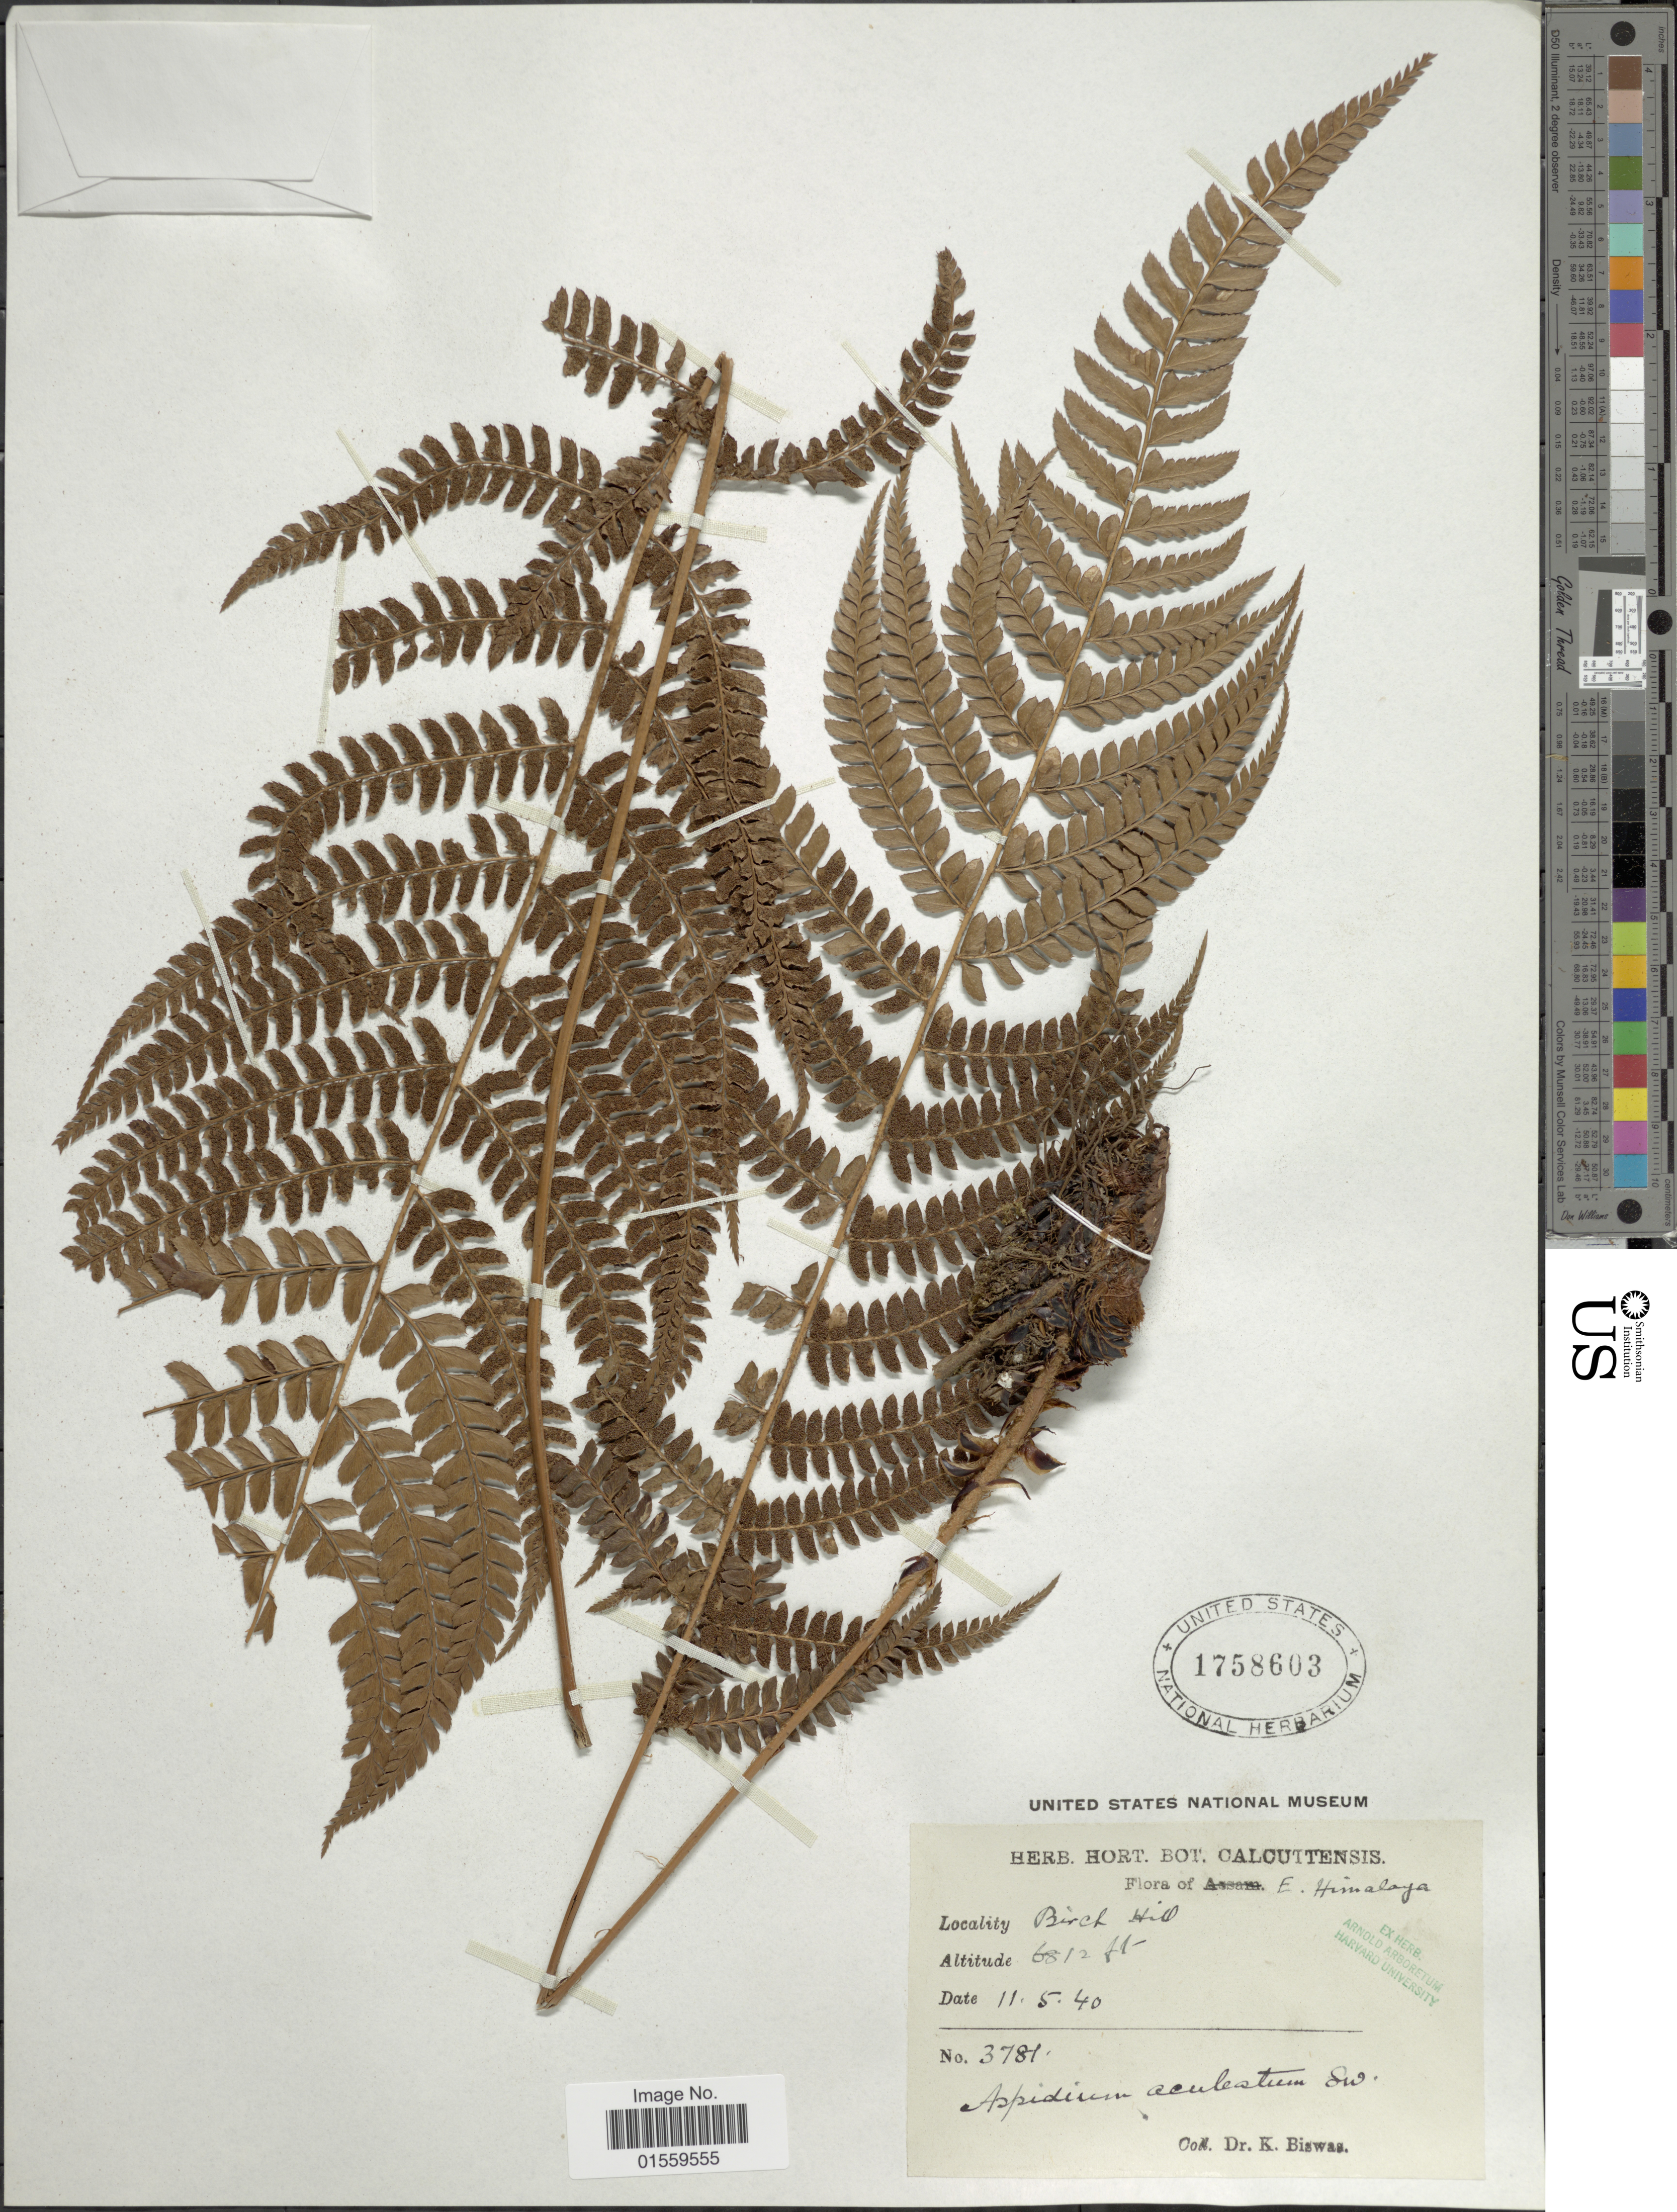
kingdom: Plantae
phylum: Tracheophyta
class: Polypodiopsida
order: Polypodiales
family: Dryopteridaceae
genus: Polystichum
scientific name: Polystichum setiferum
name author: (Forssk.) Moore ex Woynar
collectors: K. Biswas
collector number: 3781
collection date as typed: Transcribed d/m/y: 11/5/40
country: India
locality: E. Himalaya, Birch Hill.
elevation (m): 2076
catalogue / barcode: US 1758603